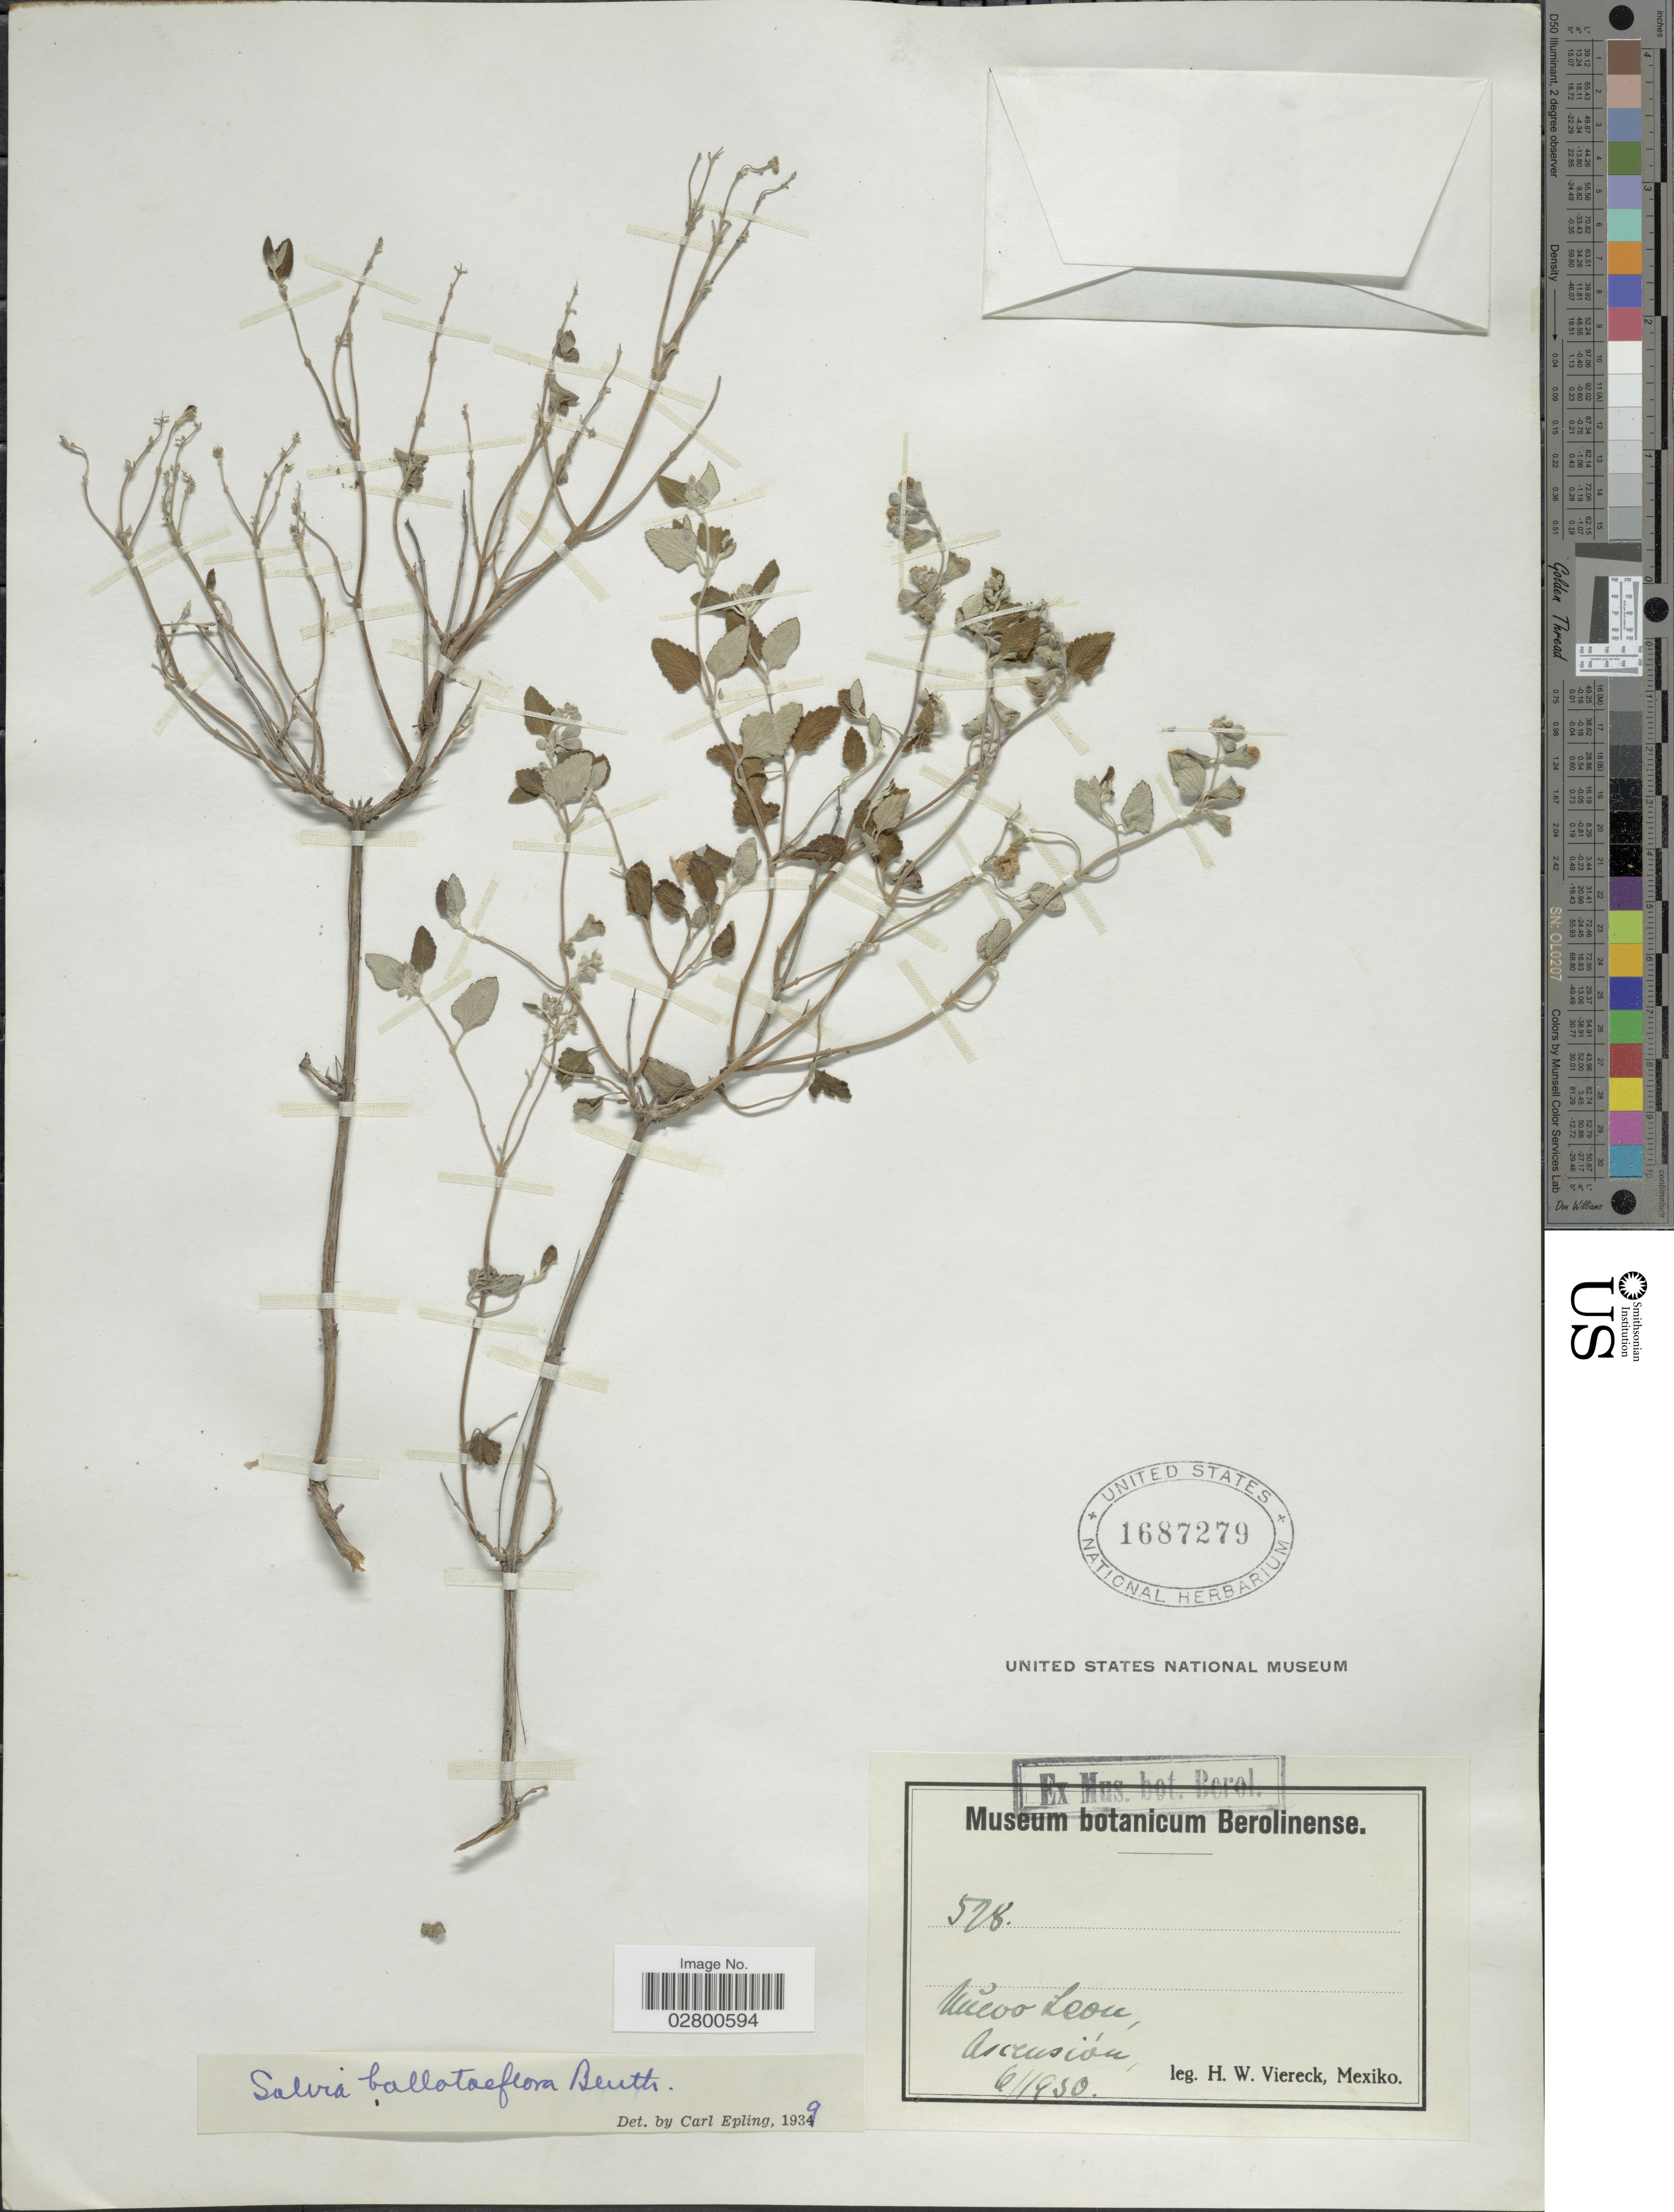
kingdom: Plantae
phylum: Tracheophyta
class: Magnoliopsida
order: Lamiales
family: Lamiaceae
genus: Salvia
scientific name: Salvia ballotiflora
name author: Benth.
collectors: H. W. Viereck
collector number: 528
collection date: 1930-06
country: Mexico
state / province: Nuevo León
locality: Ascunción.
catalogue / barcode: US 1687279